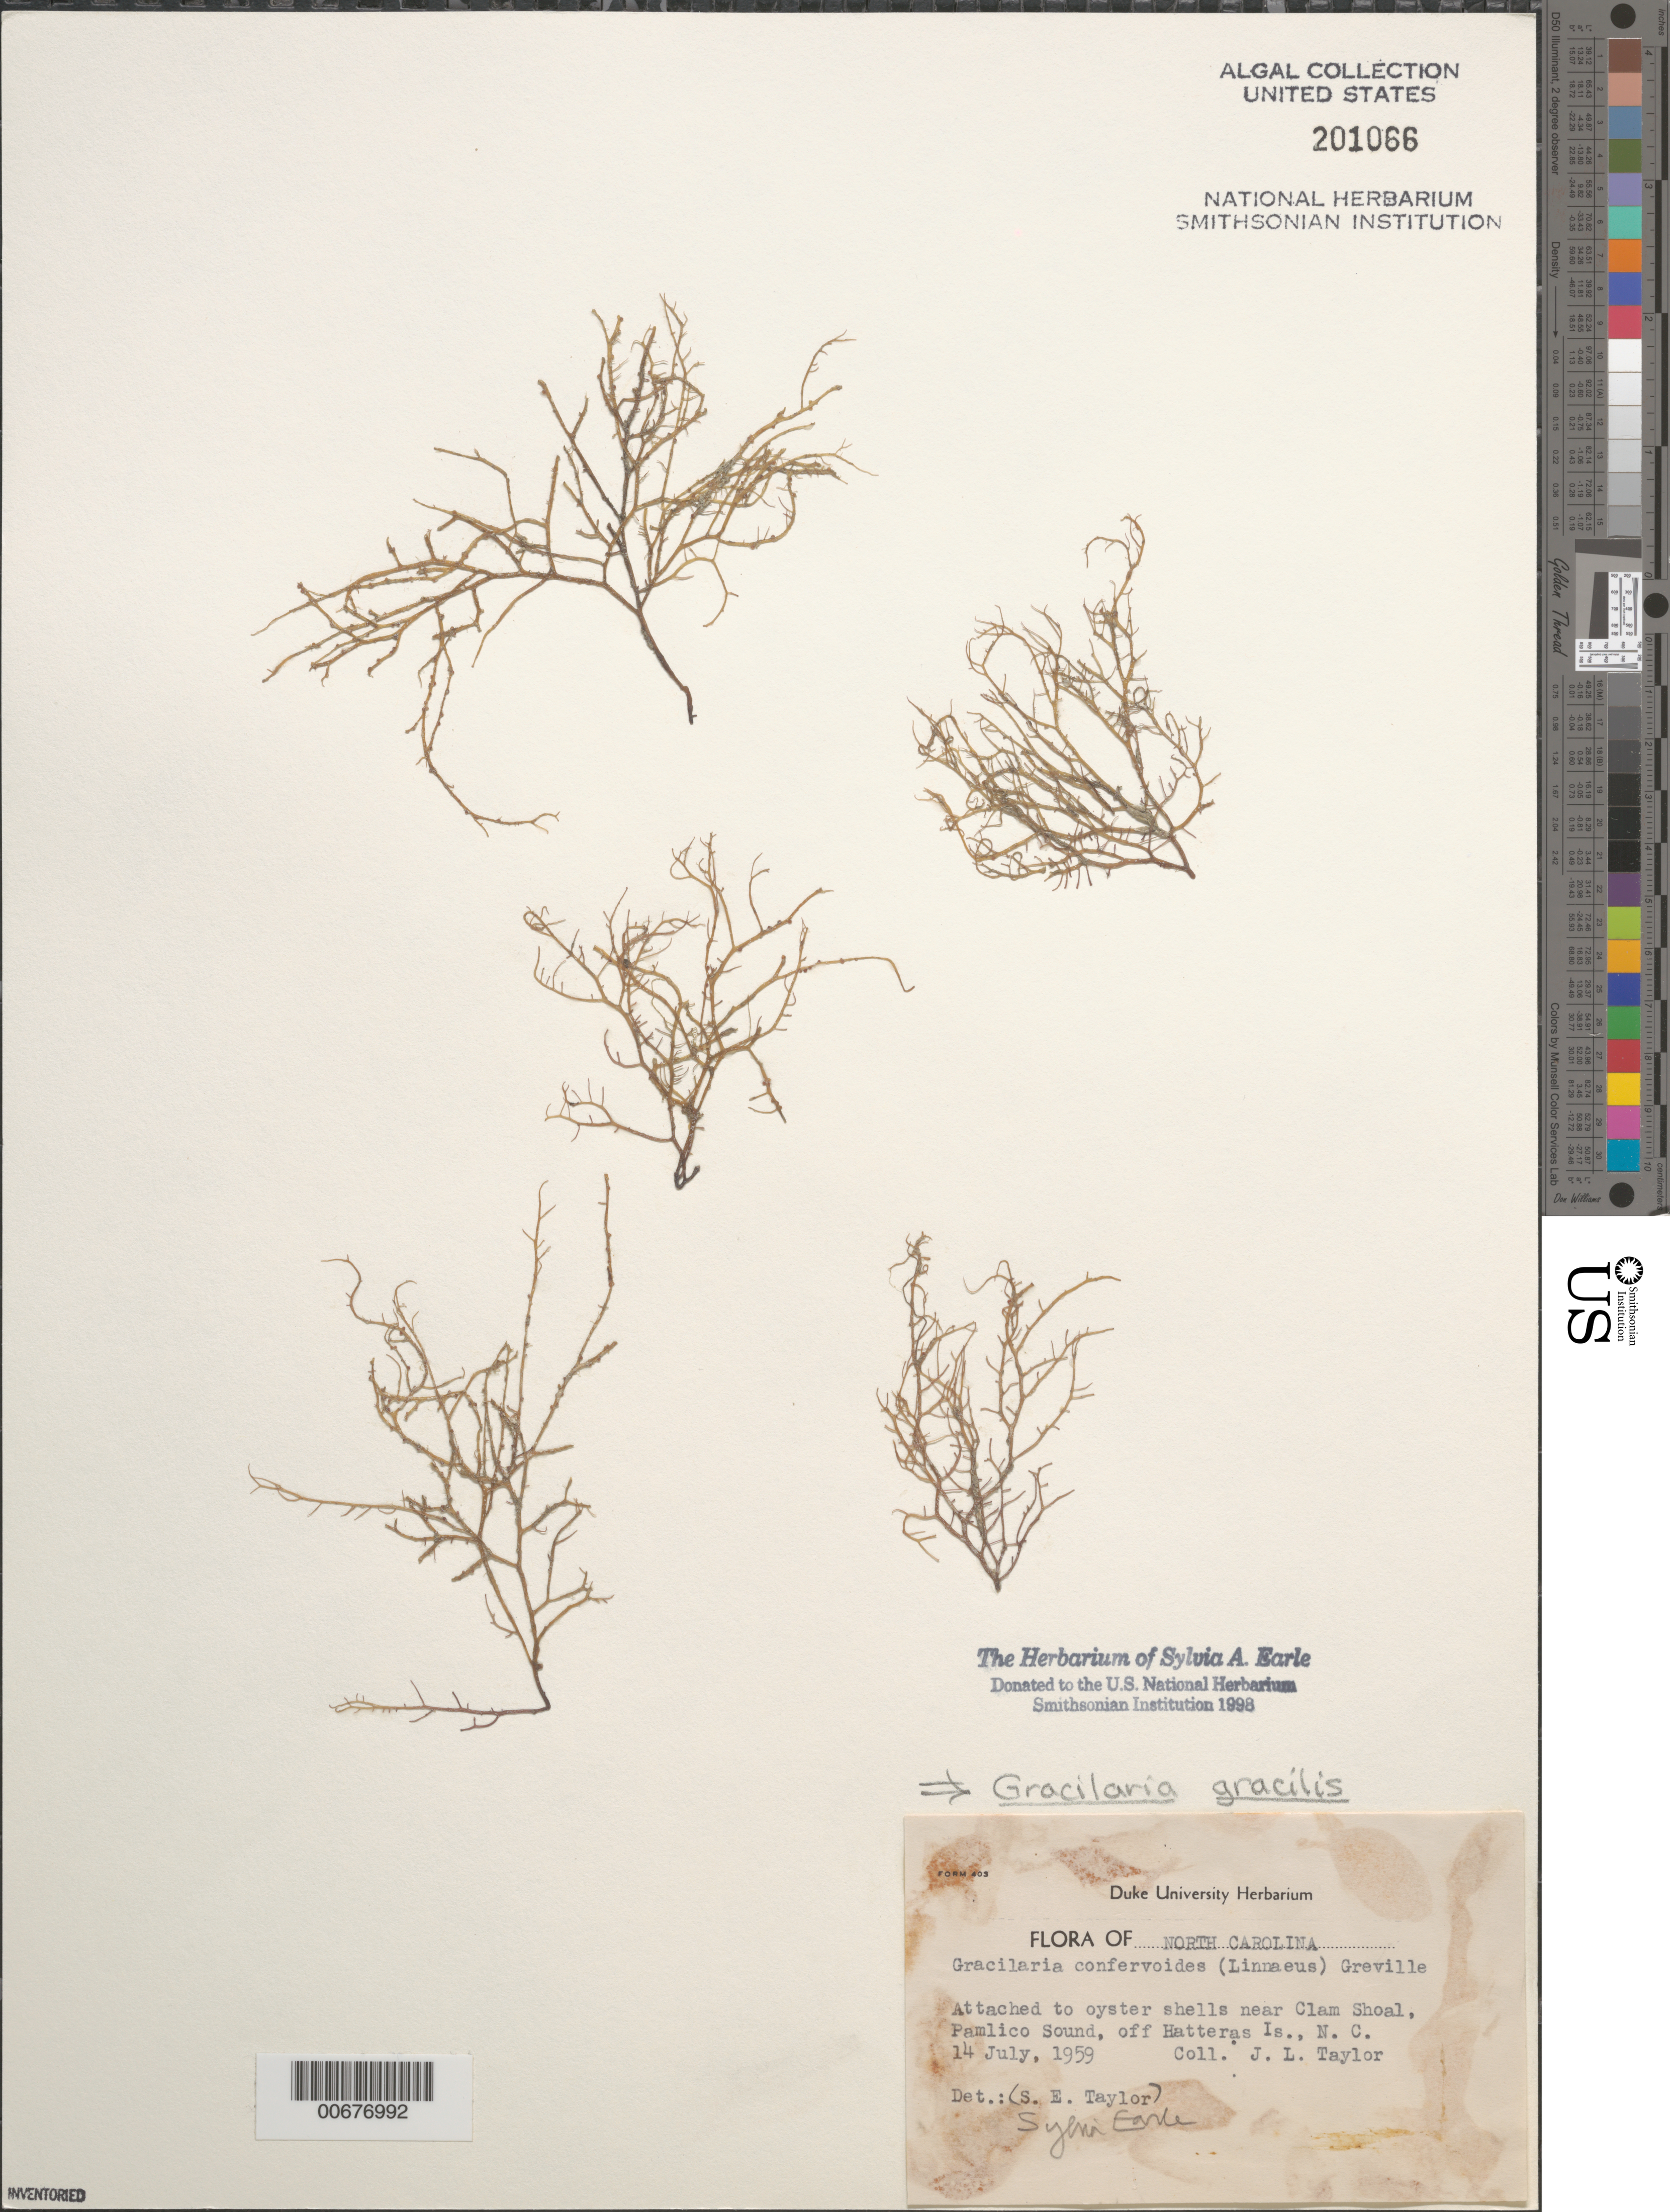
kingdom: Plantae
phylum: Rhodophyta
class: Florideophyceae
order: Gracilariales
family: Gracilariaceae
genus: Gracilaria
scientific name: Gracilaria gracilis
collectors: J. L. Taylor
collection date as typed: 14 Jul 1959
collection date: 1959-07-14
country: United States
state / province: North Carolina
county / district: Dare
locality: Pamlico Sound, off Hatteras Island, near Clam Shoal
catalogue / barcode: US 201066